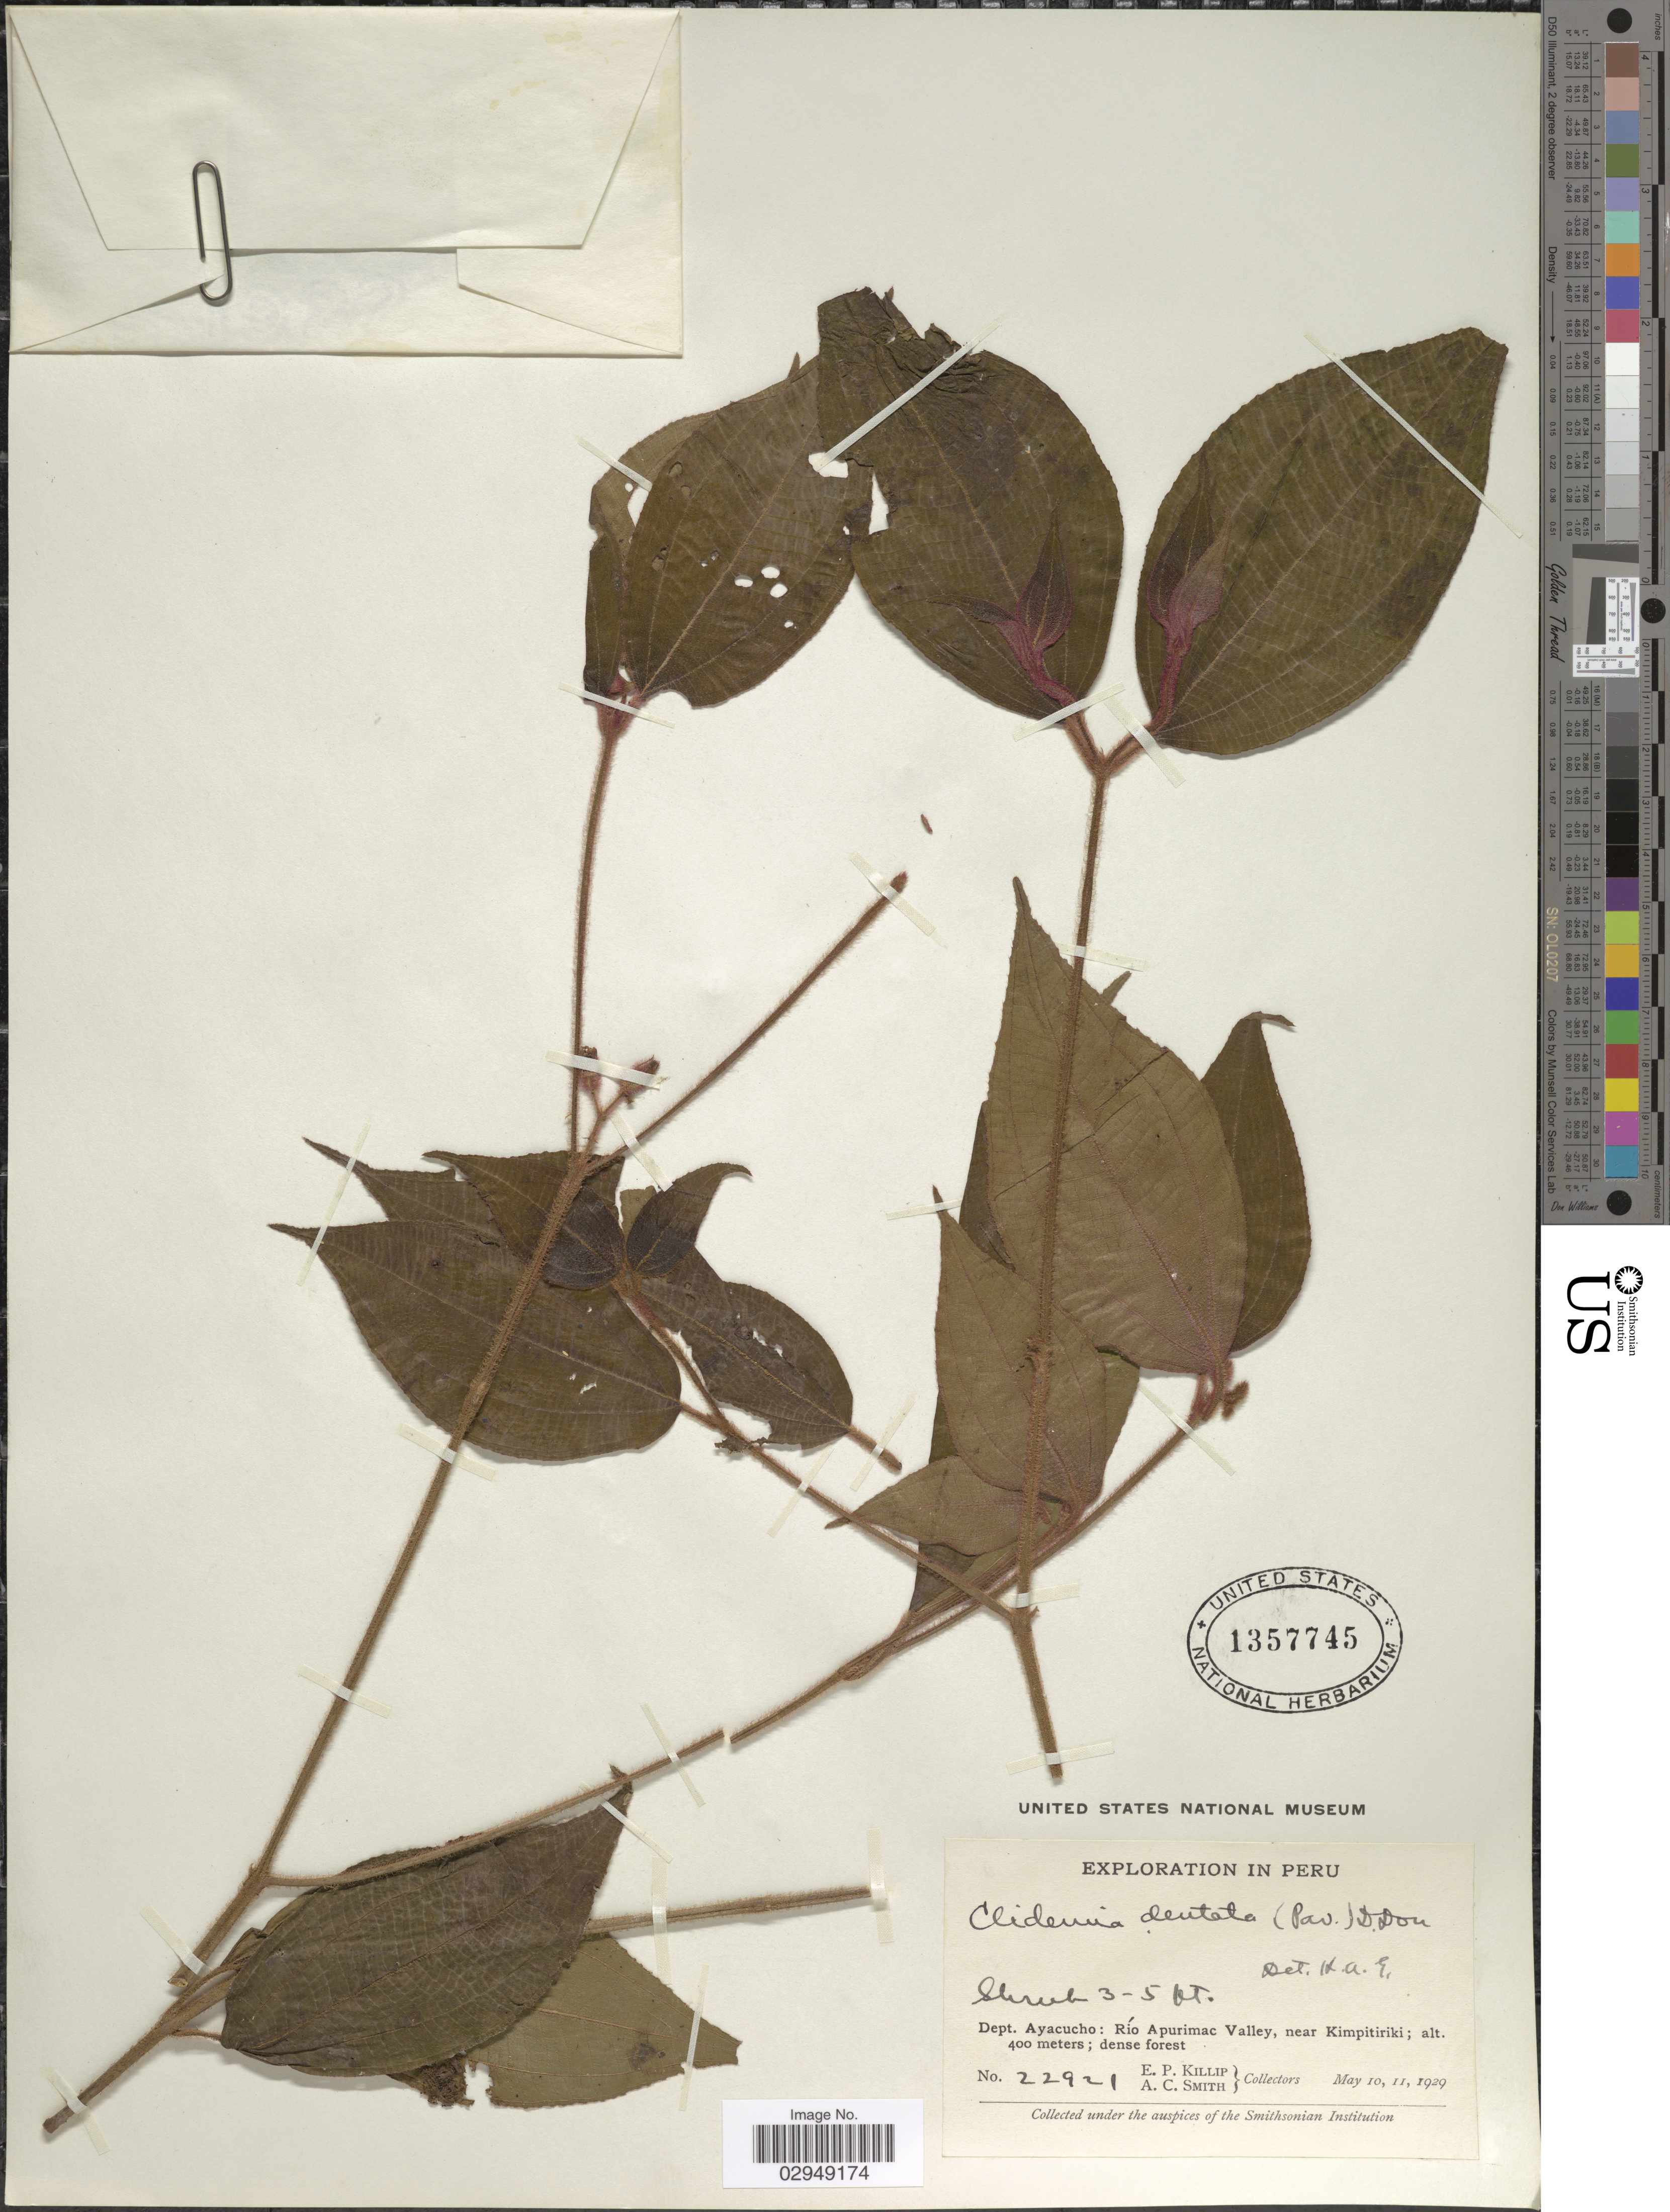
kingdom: Plantae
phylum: Tracheophyta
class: Magnoliopsida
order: Myrtales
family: Melastomataceae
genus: Clidemia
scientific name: Clidemia dentata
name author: D. Don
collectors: E. P. Killip & A. C. Smith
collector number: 22921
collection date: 1929-05-10/1929-05-11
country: Peru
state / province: Ayacucho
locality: Dept. Ayacucho, Río Apurimac Valley, near Kimpitiriki.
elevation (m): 400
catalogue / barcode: US 1357745